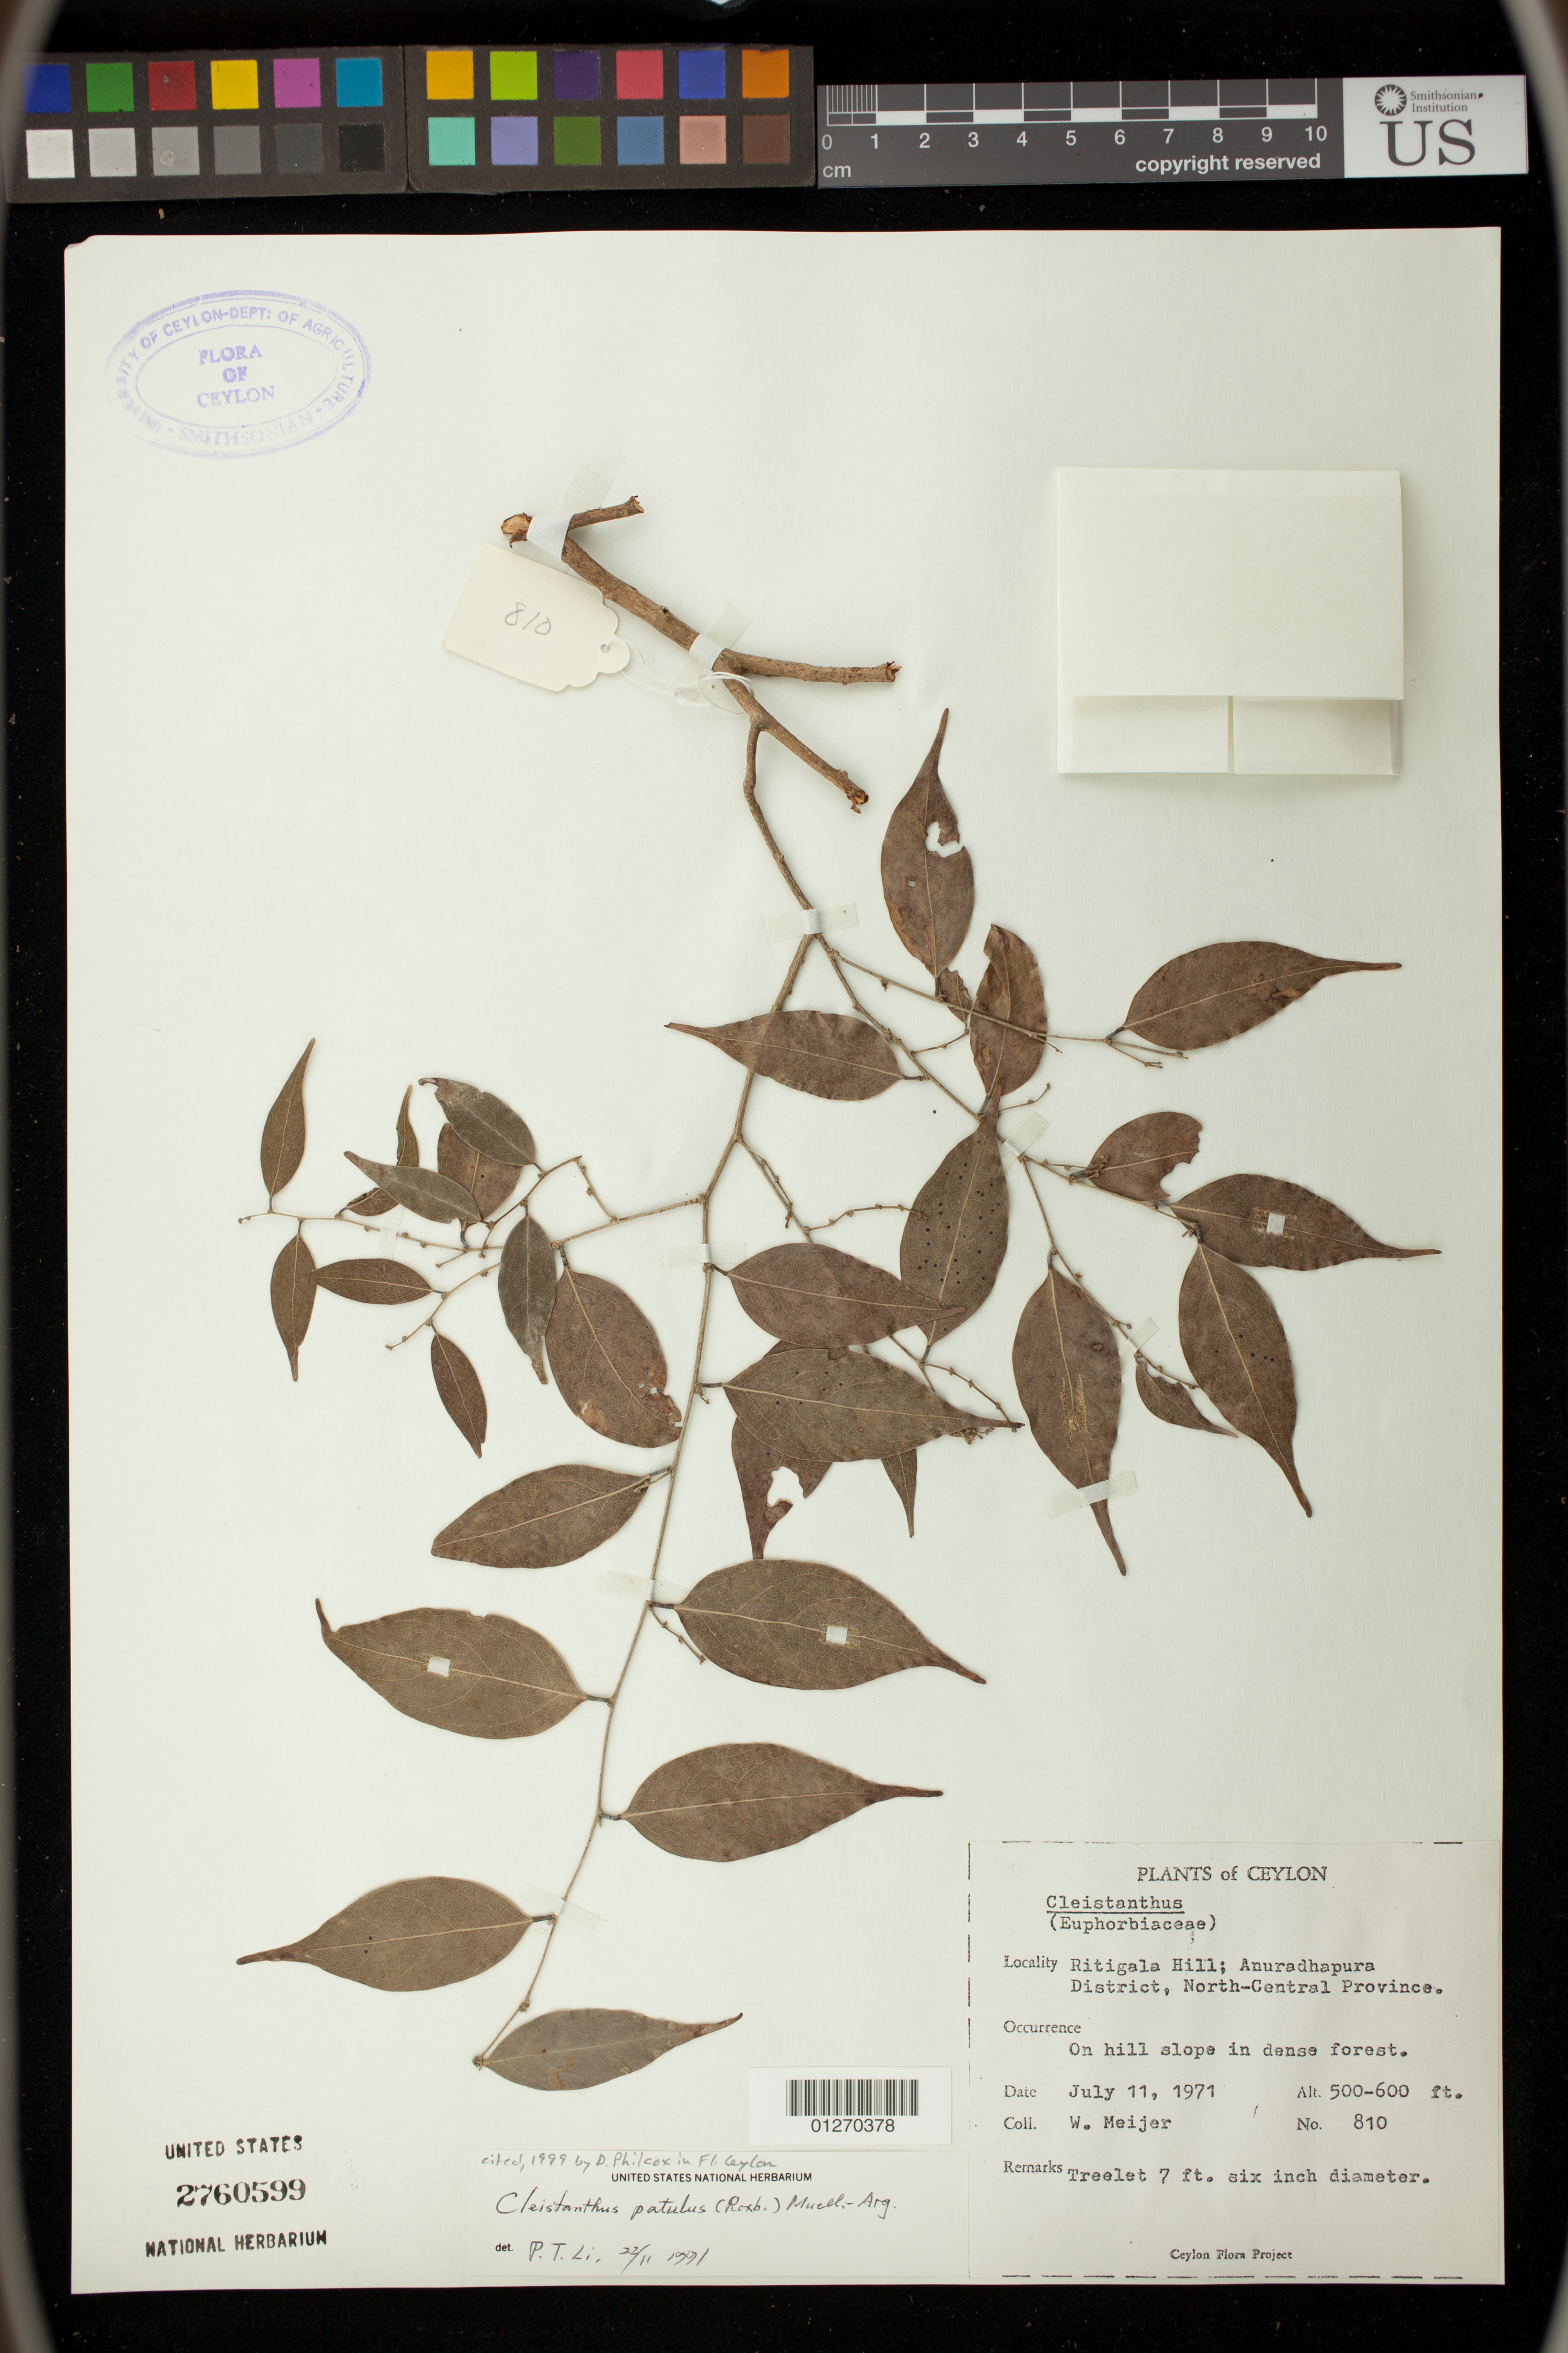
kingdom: Plantae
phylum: Tracheophyta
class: Magnoliopsida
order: Malpighiales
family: Phyllanthaceae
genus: Cleistanthus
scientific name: Cleistanthus patulus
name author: (Roxb.) Müll. Arg.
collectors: W. Meijer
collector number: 810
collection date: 1971-07-11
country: Sri Lanka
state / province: North Central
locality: Ritigala Hill, Anuradhapura District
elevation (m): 152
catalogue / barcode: US 2760599